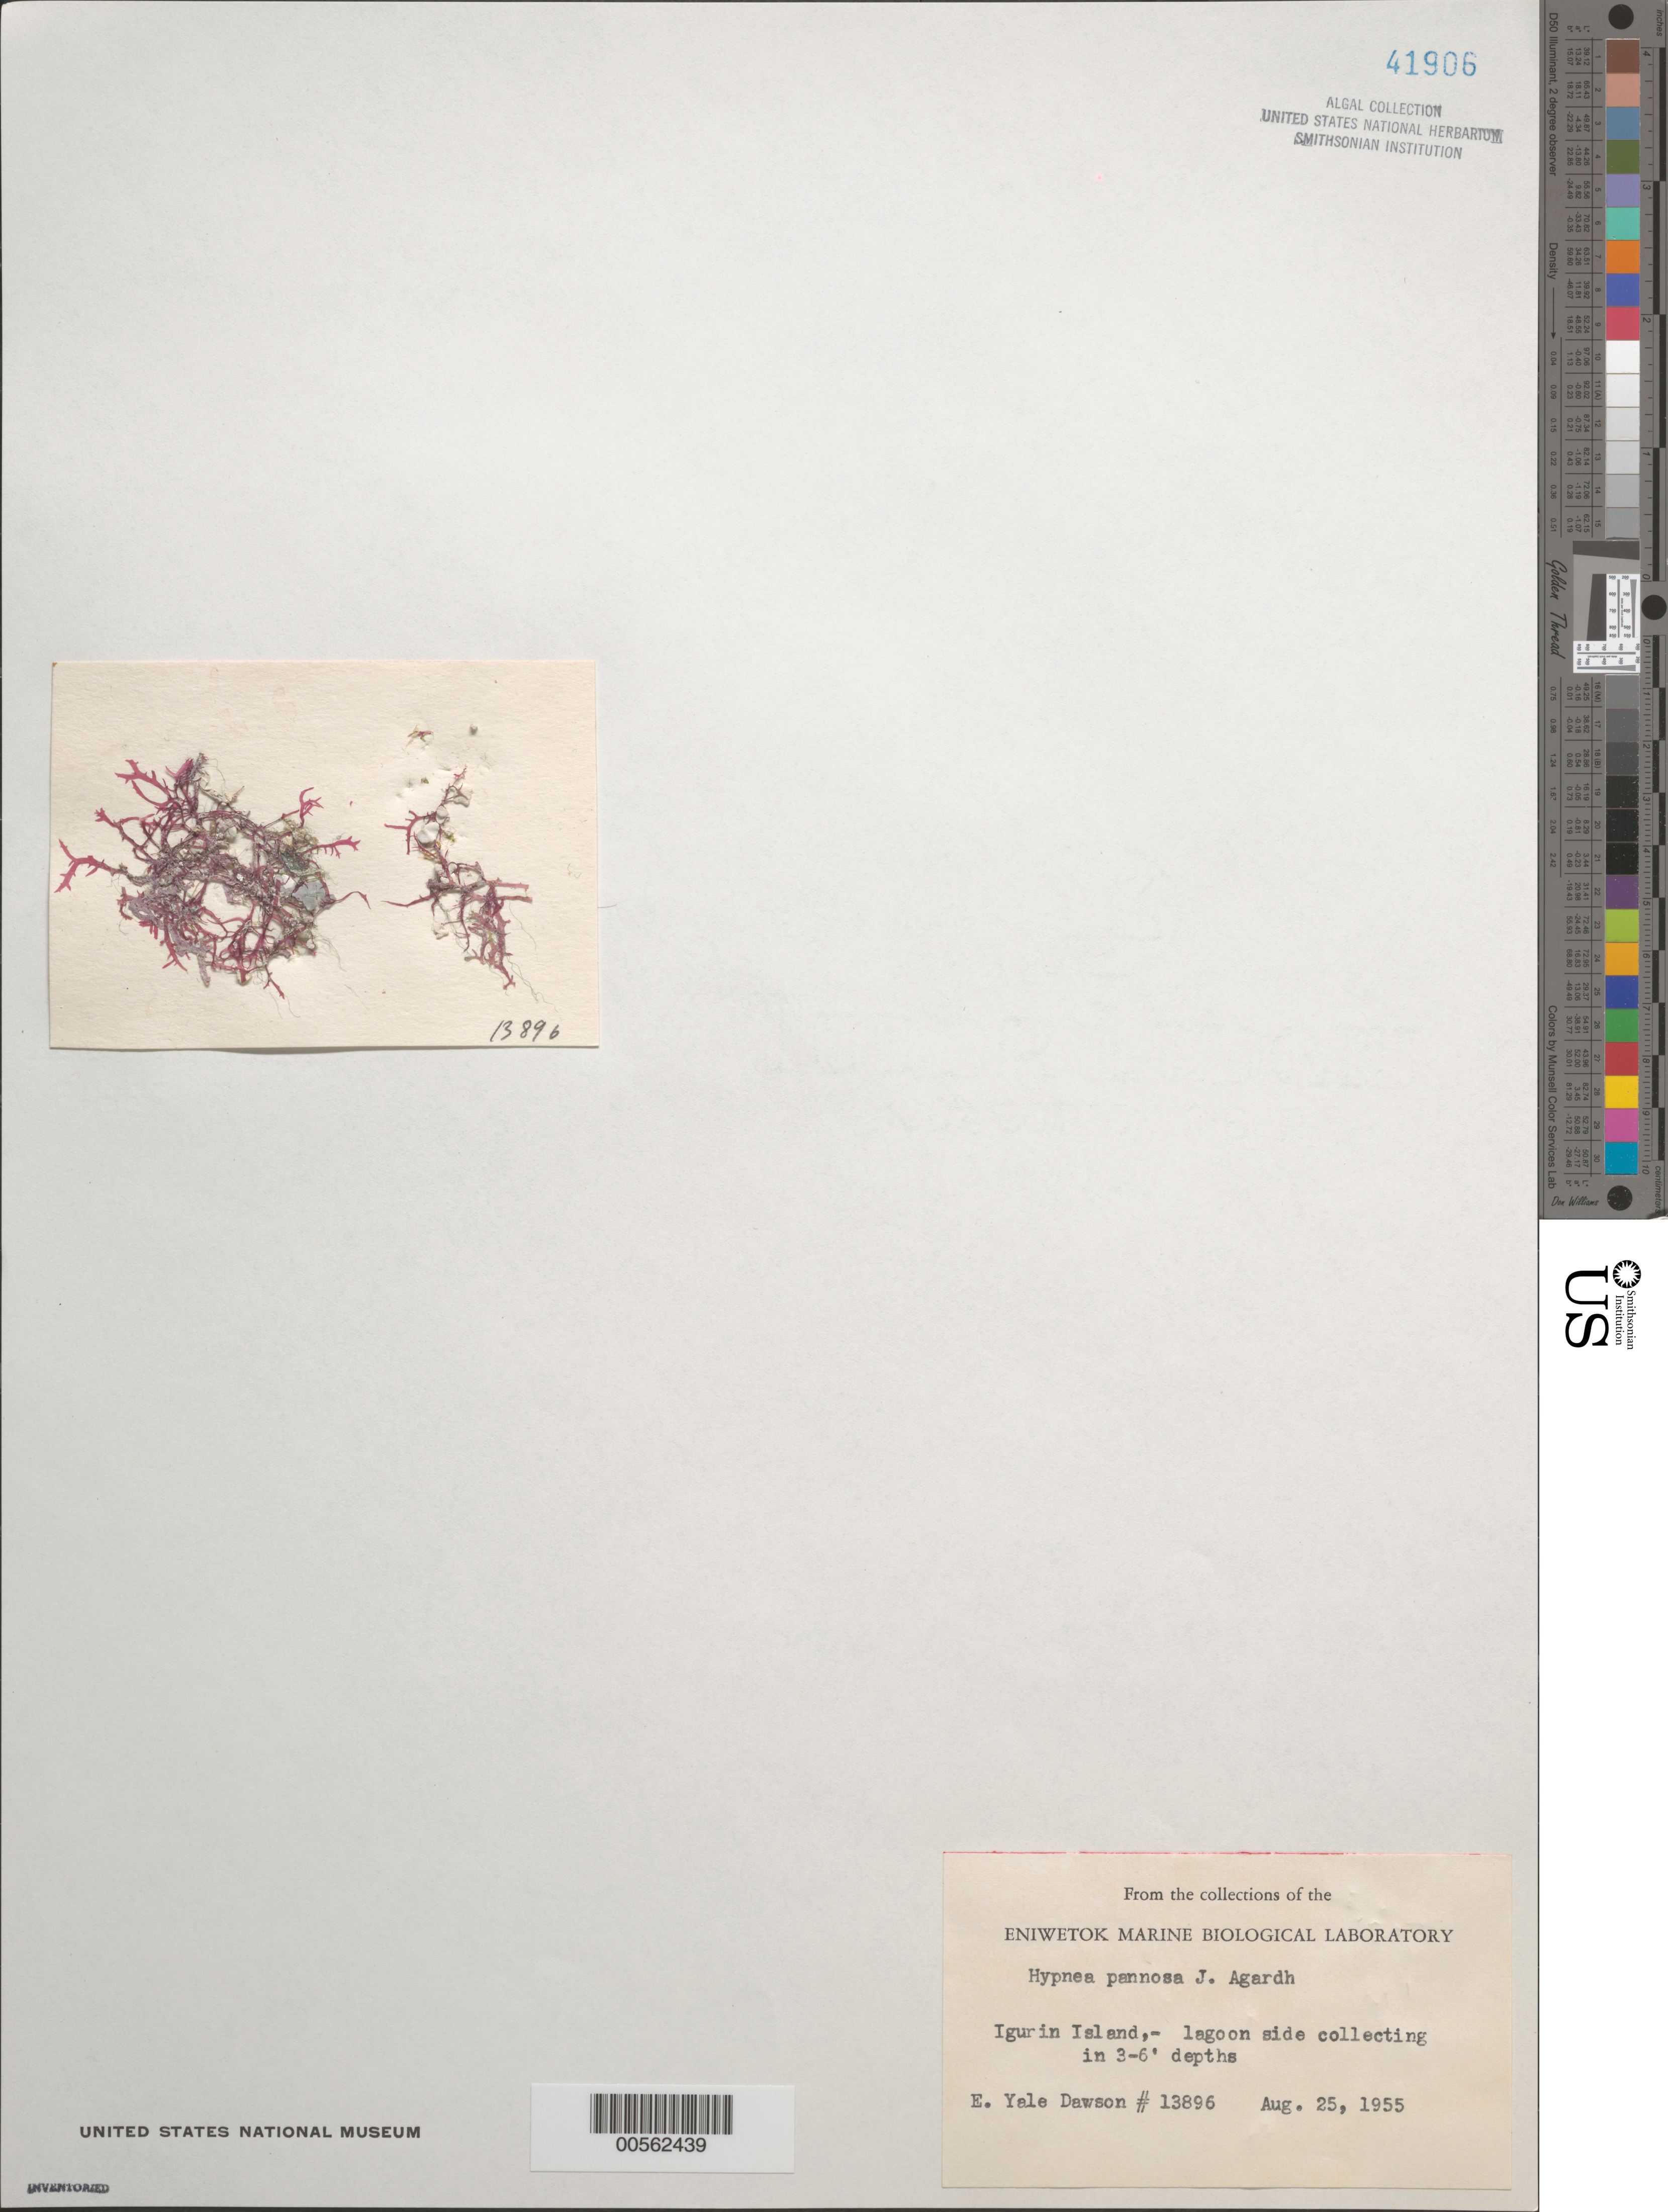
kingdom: Plantae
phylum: Rhodophyta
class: Florideophyceae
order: Gigartinales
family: Cystocloniaceae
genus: Hypnea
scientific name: Hypnea pannosa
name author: J. Agardh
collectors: E. Y. Dawson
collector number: EYD 13896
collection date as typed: August 25, 1955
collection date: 1955-08-25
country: Marshall Islands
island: Enewetak [Eniwetok] Atoll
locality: Igurin Islet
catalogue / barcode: US 41906